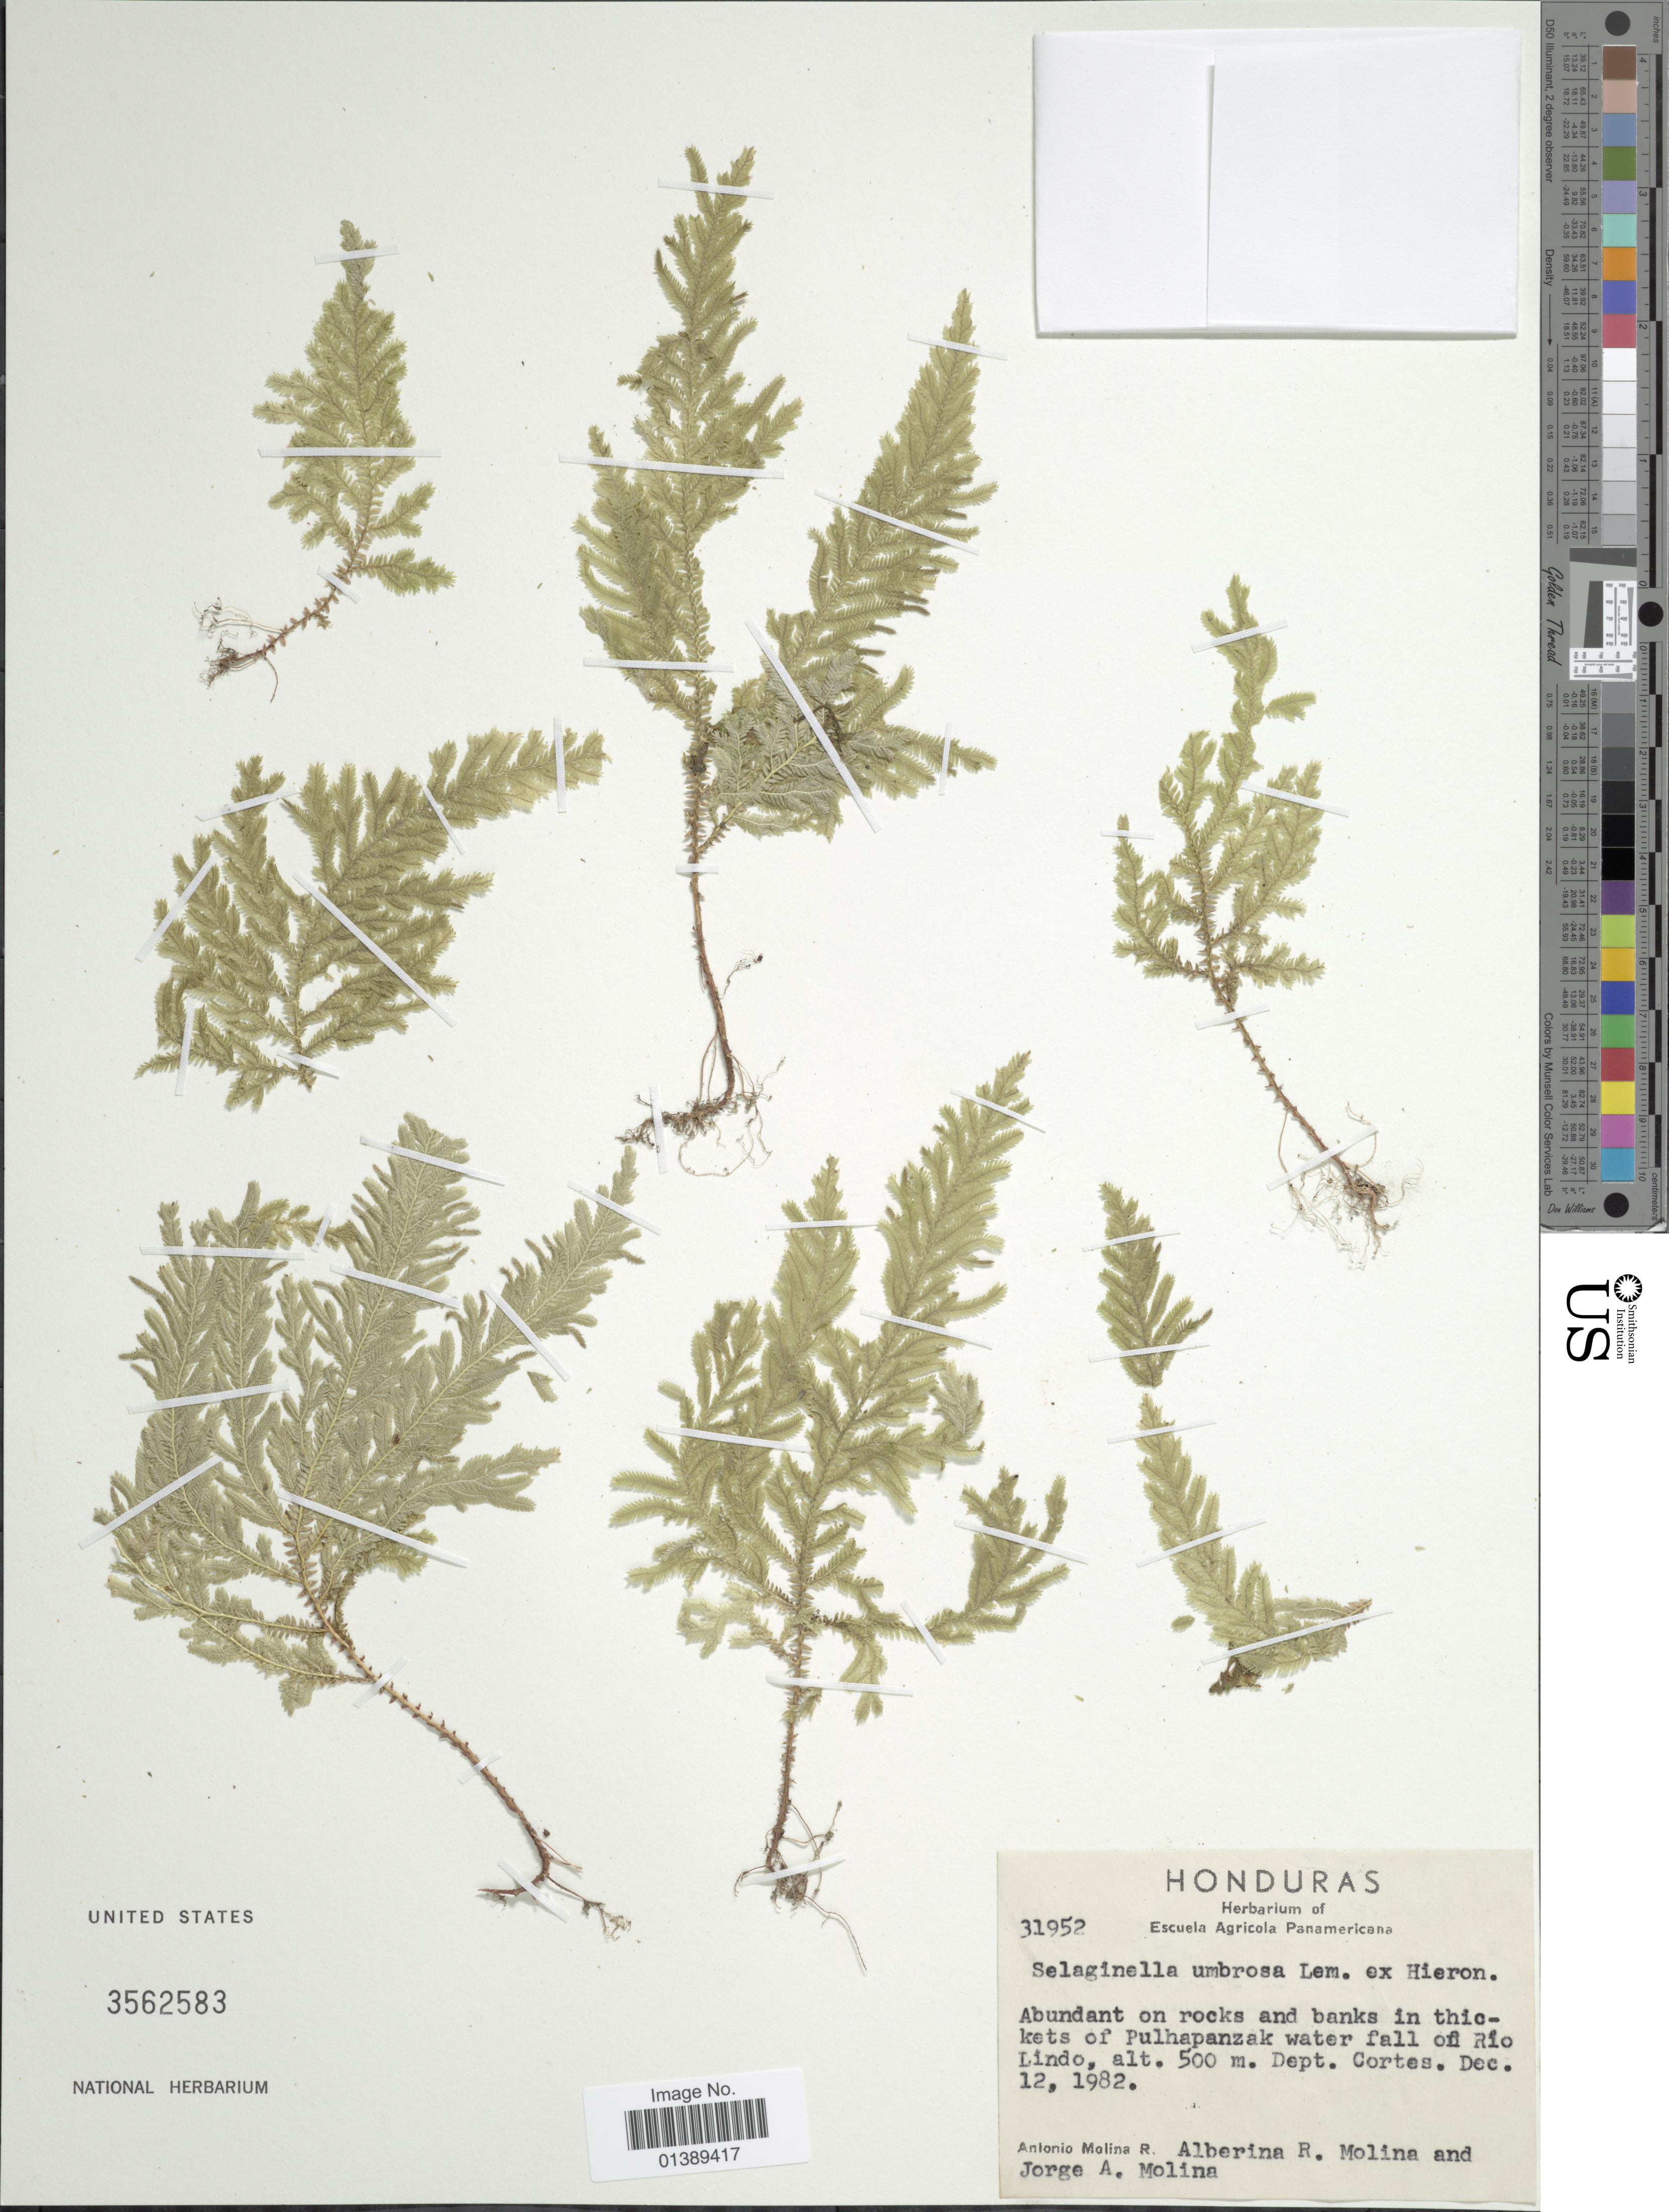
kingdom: Plantae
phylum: Tracheophyta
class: Lycopodiopsida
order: Selaginellales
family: Selaginellaceae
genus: Selaginella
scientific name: Selaginella umbrosa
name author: Lem. ex Hieron.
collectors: A. Molina R., A. R. Molina & J. A. Molina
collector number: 31952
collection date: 1982-12-12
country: Honduras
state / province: Cortés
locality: Abundant on rocks and banks in thickets of Pulhapanzak water fall on Rio Lindo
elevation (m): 500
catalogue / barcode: US 3562583